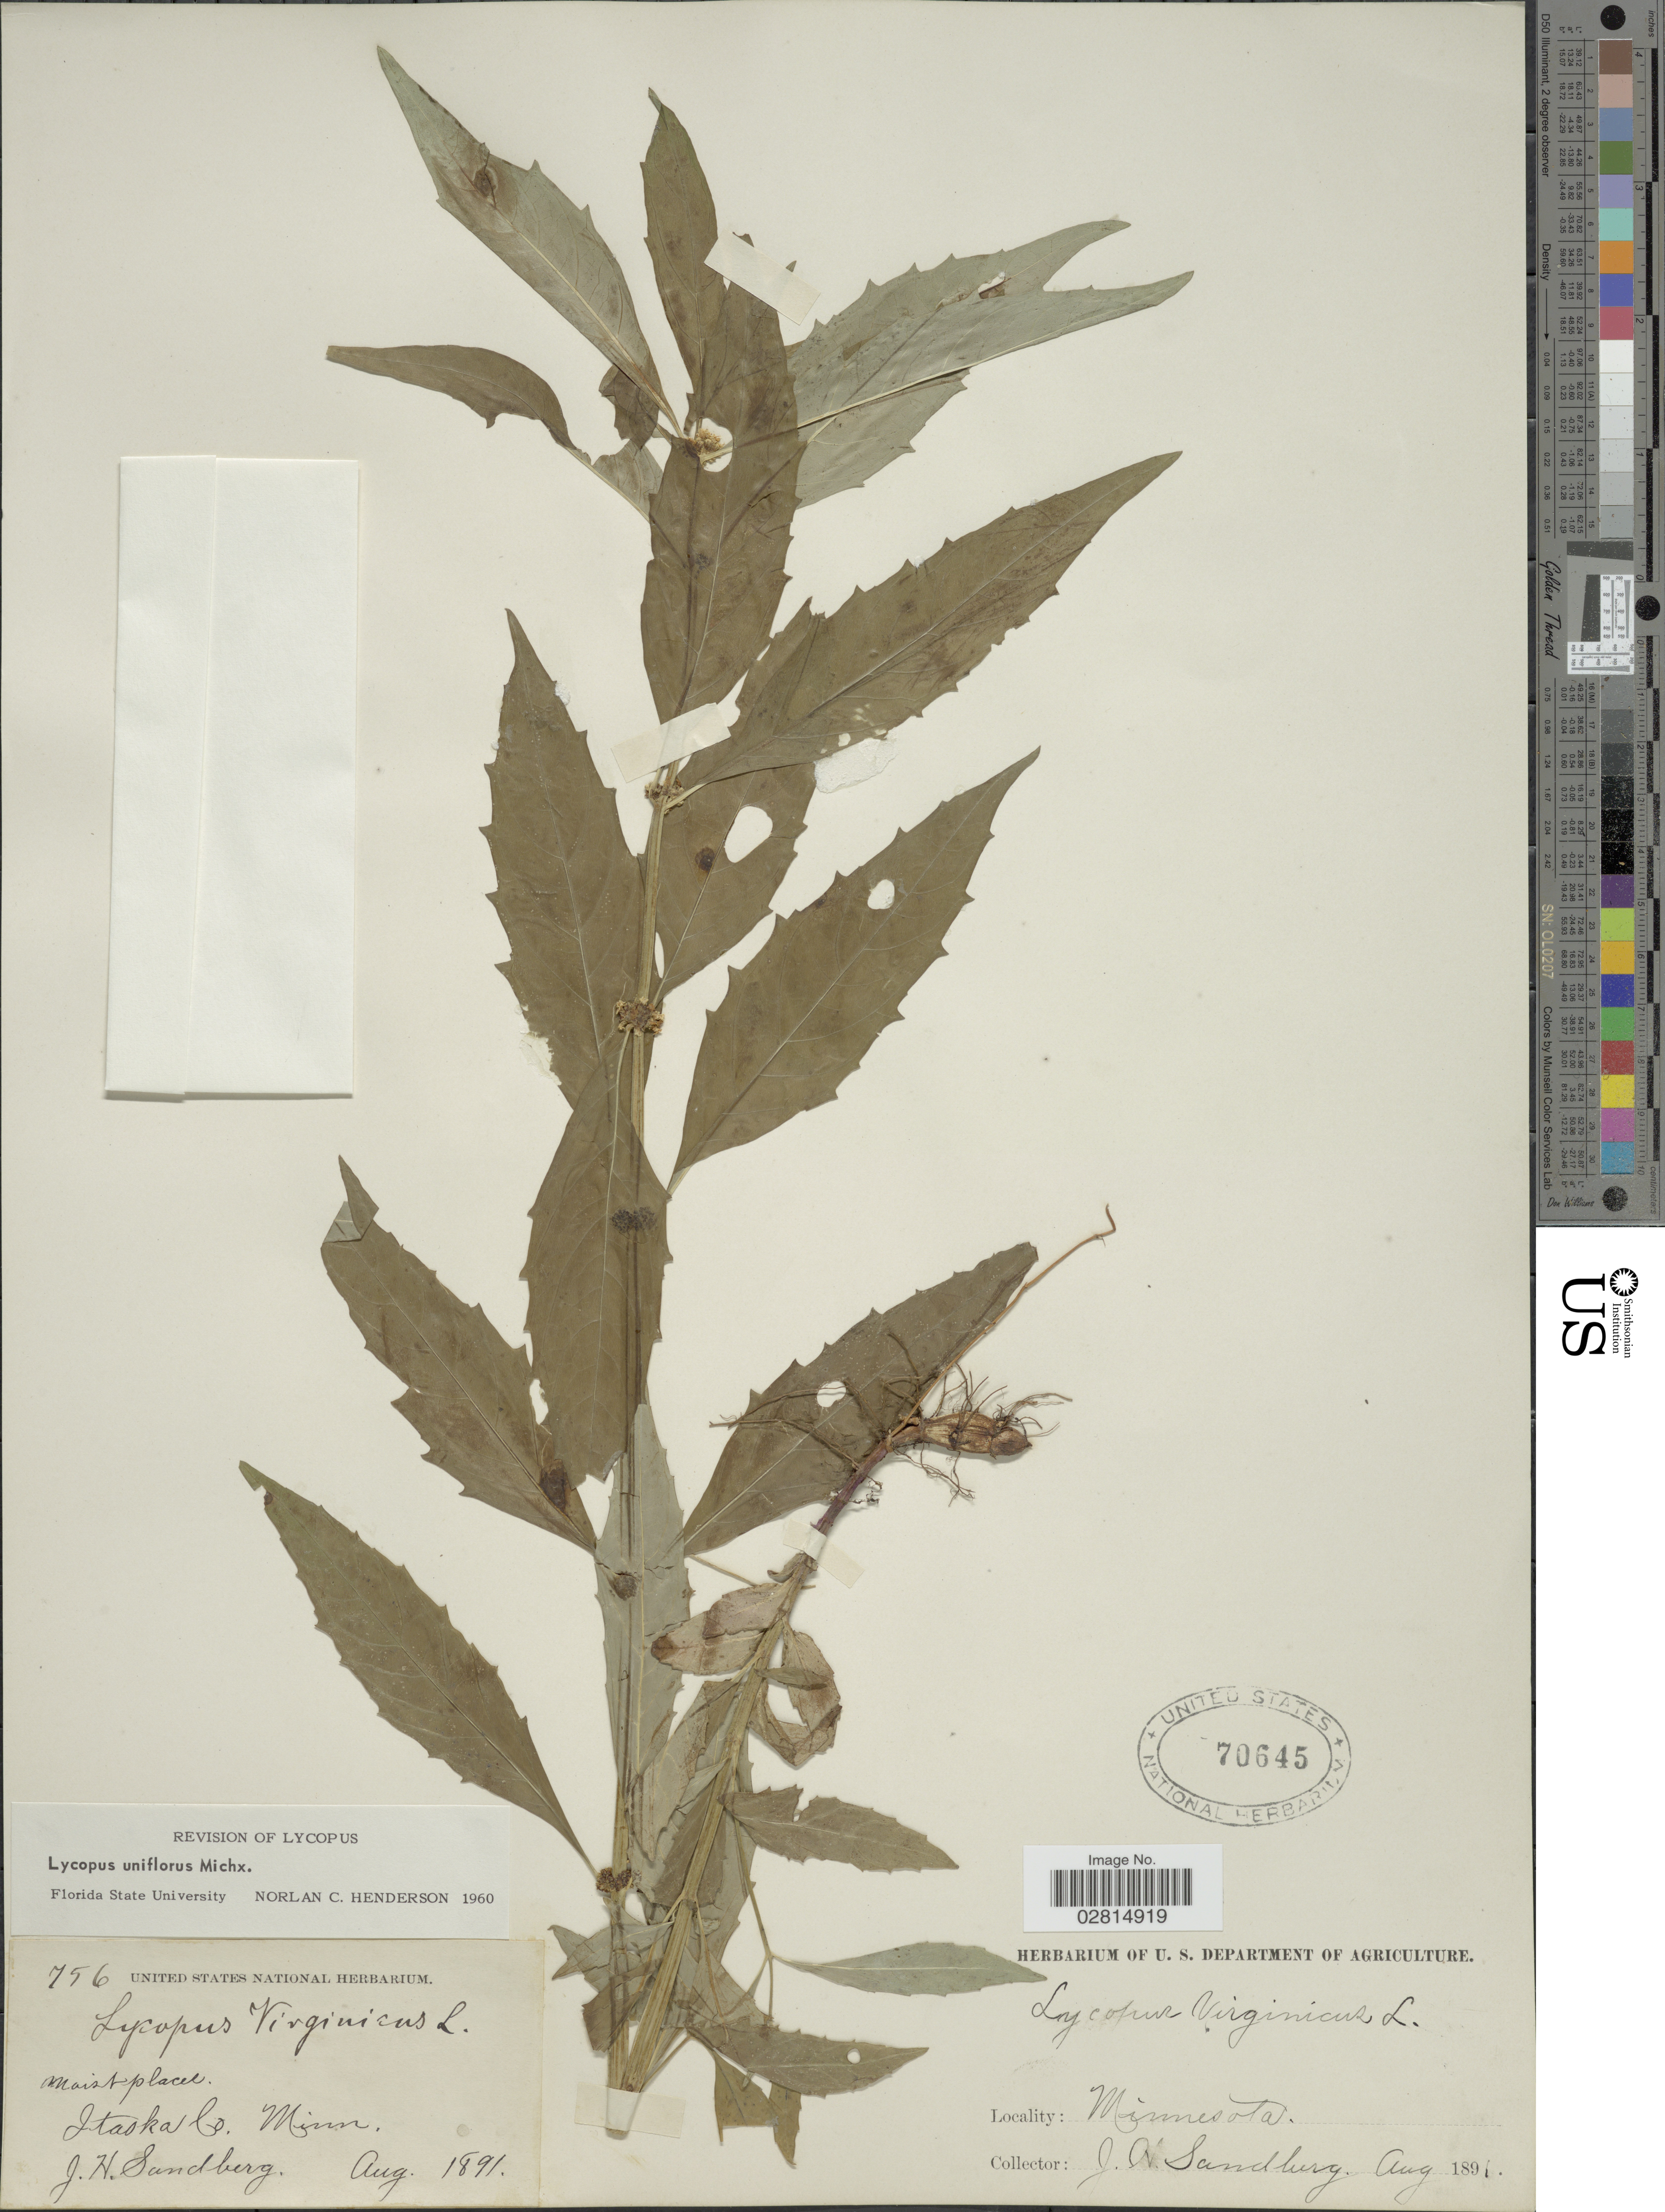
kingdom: Plantae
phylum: Tracheophyta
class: Magnoliopsida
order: Lamiales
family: Lamiaceae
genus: Lycopus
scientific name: Lycopus uniflorus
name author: Michx.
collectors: J. H. Sandberg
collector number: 756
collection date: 1891-08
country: United States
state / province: Minnesota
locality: Itaska Co., Minn.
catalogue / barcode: US 70645